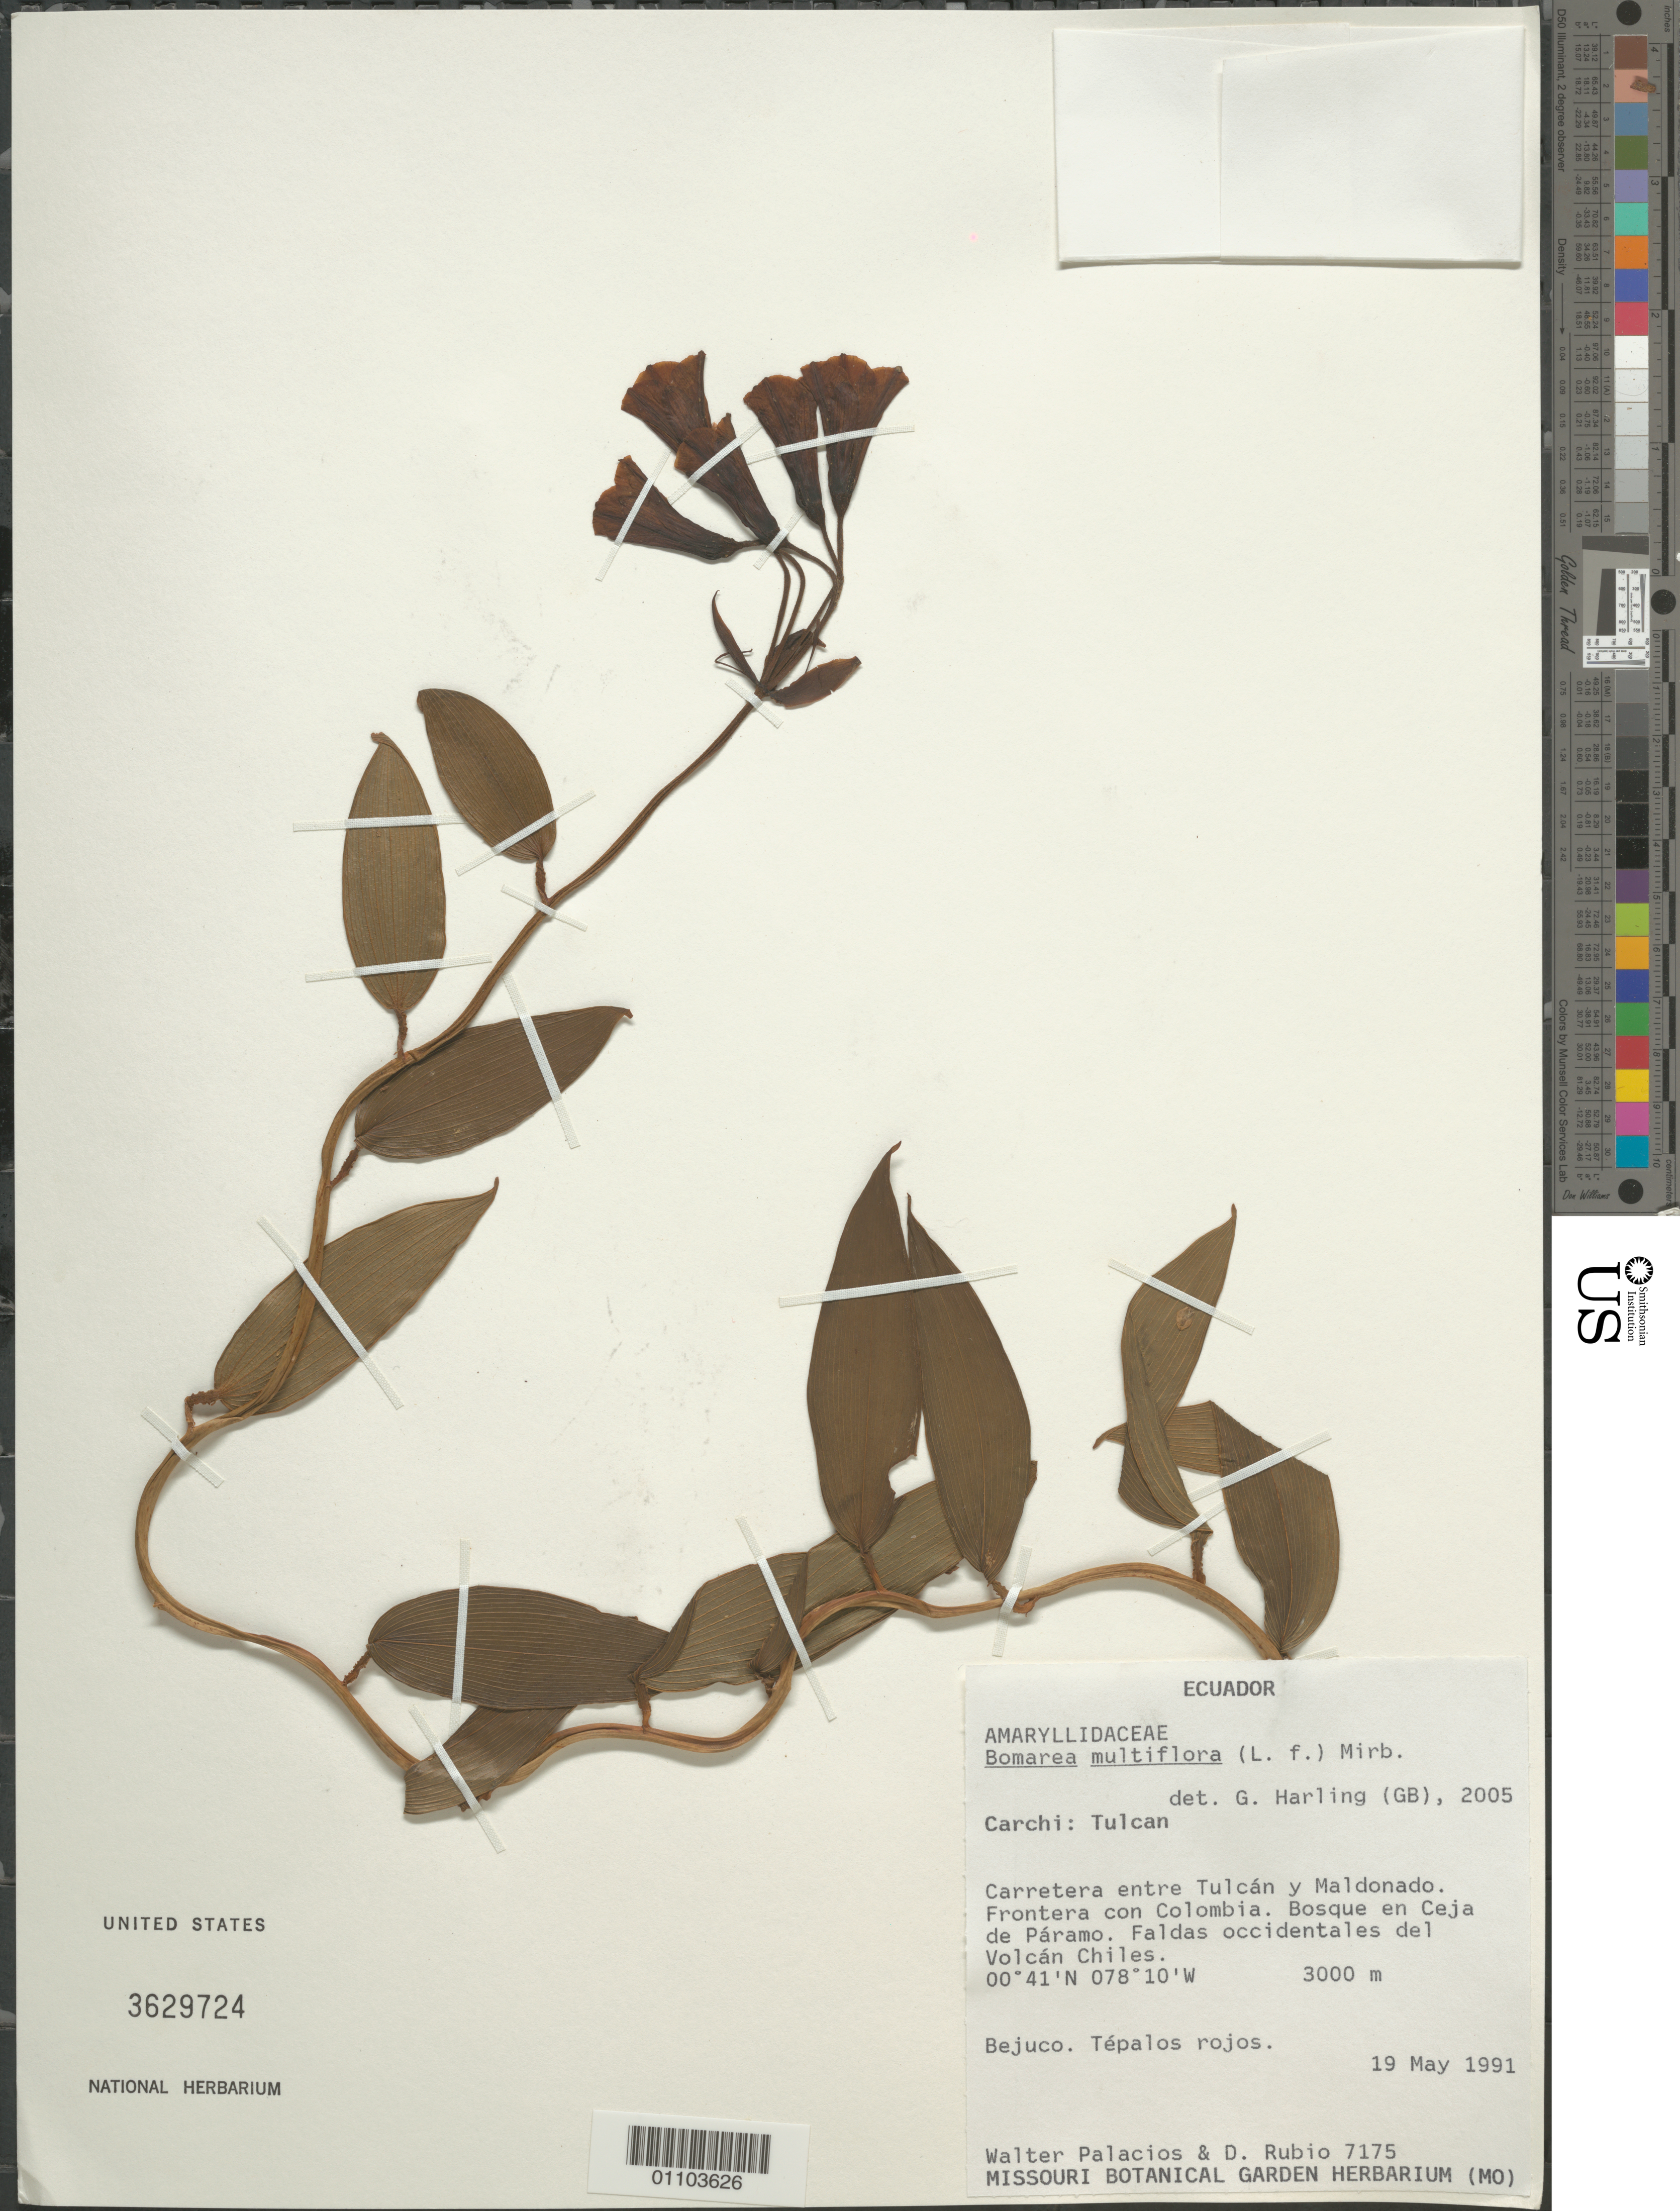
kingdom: Plantae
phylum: Tracheophyta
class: Liliopsida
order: Liliales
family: Alstroemeriaceae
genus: Bomarea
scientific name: Bomarea multiflora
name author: (L. f.) Mirb.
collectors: W. Palacios & D. Rubio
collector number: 7175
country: Ecuador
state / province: Carchí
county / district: Tulcán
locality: Carretera between Tulcan and Maldonado, Frontera co Colombia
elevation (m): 3000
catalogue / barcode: US 3629724